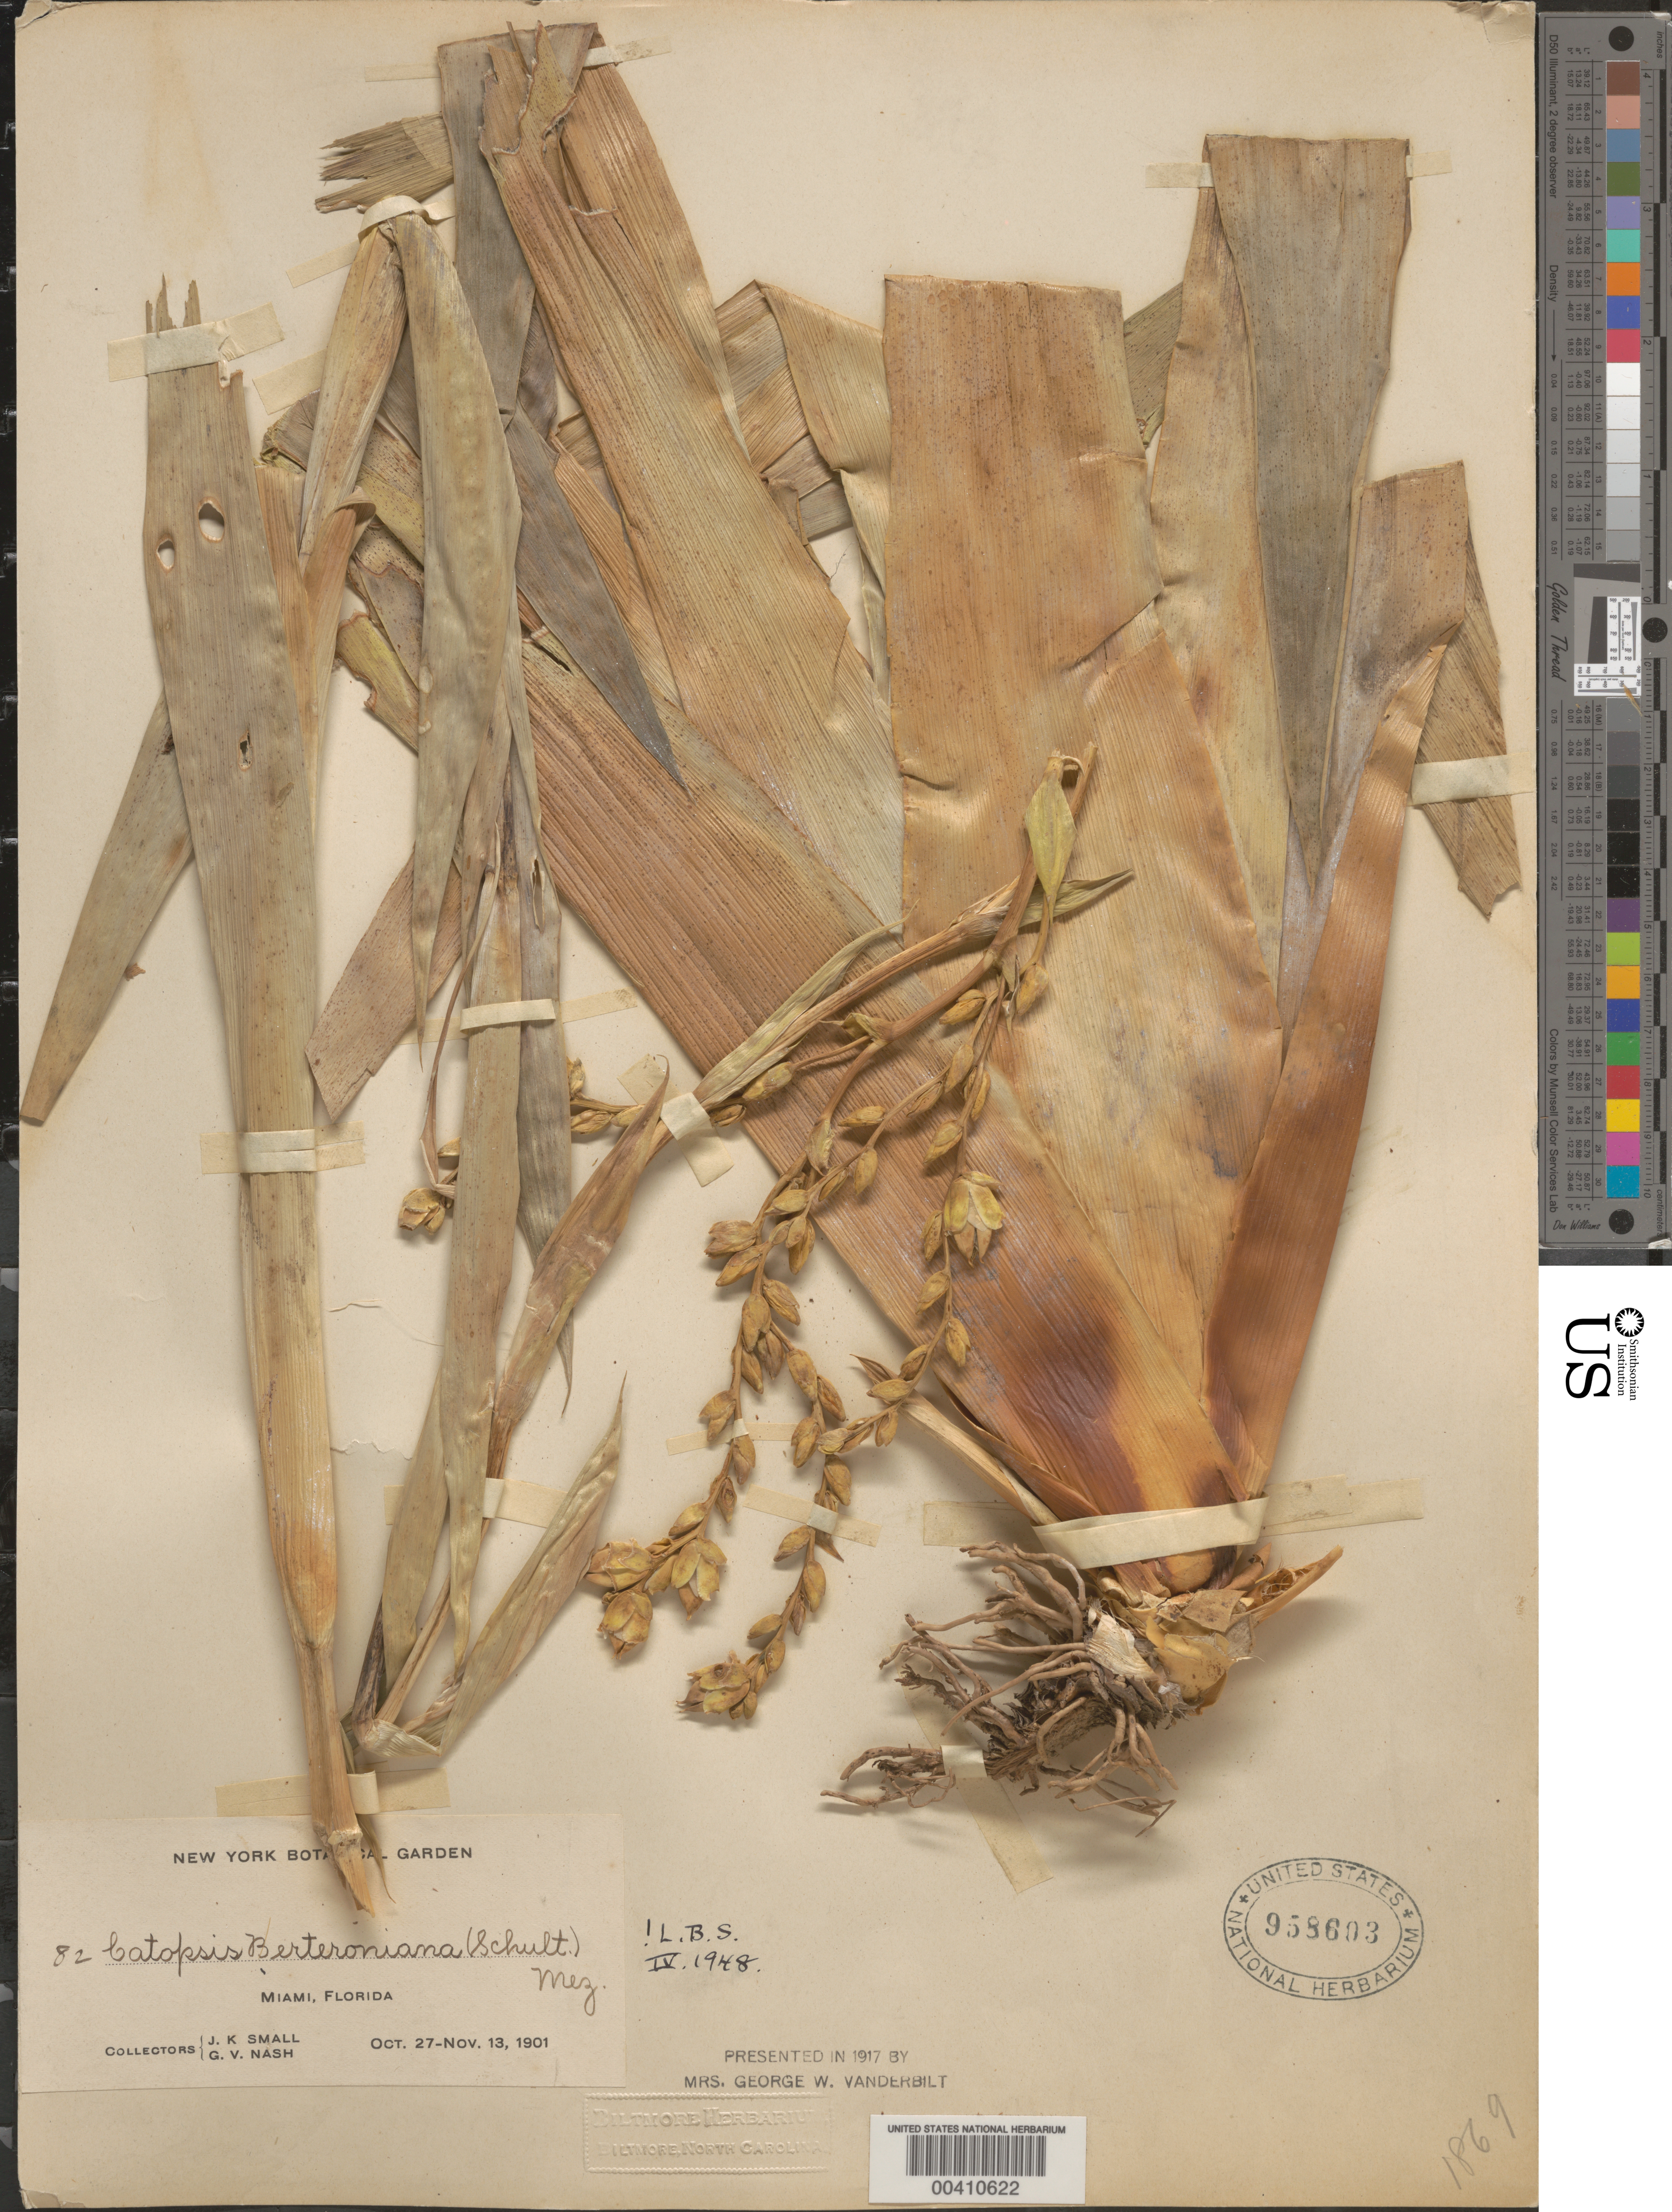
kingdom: Plantae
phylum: Tracheophyta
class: Liliopsida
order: Poales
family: Bromeliaceae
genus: Catopsis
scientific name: Catopsis berteroniana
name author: (Schult. & Schult. f.) Mez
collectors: J. K. Small & G. V. Nash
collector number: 82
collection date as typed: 27 Oct 1901 to 13 Nov 1901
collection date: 1901-10-27/1901-11-13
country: United States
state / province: Florida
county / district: Dade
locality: Miami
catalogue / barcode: US 958603